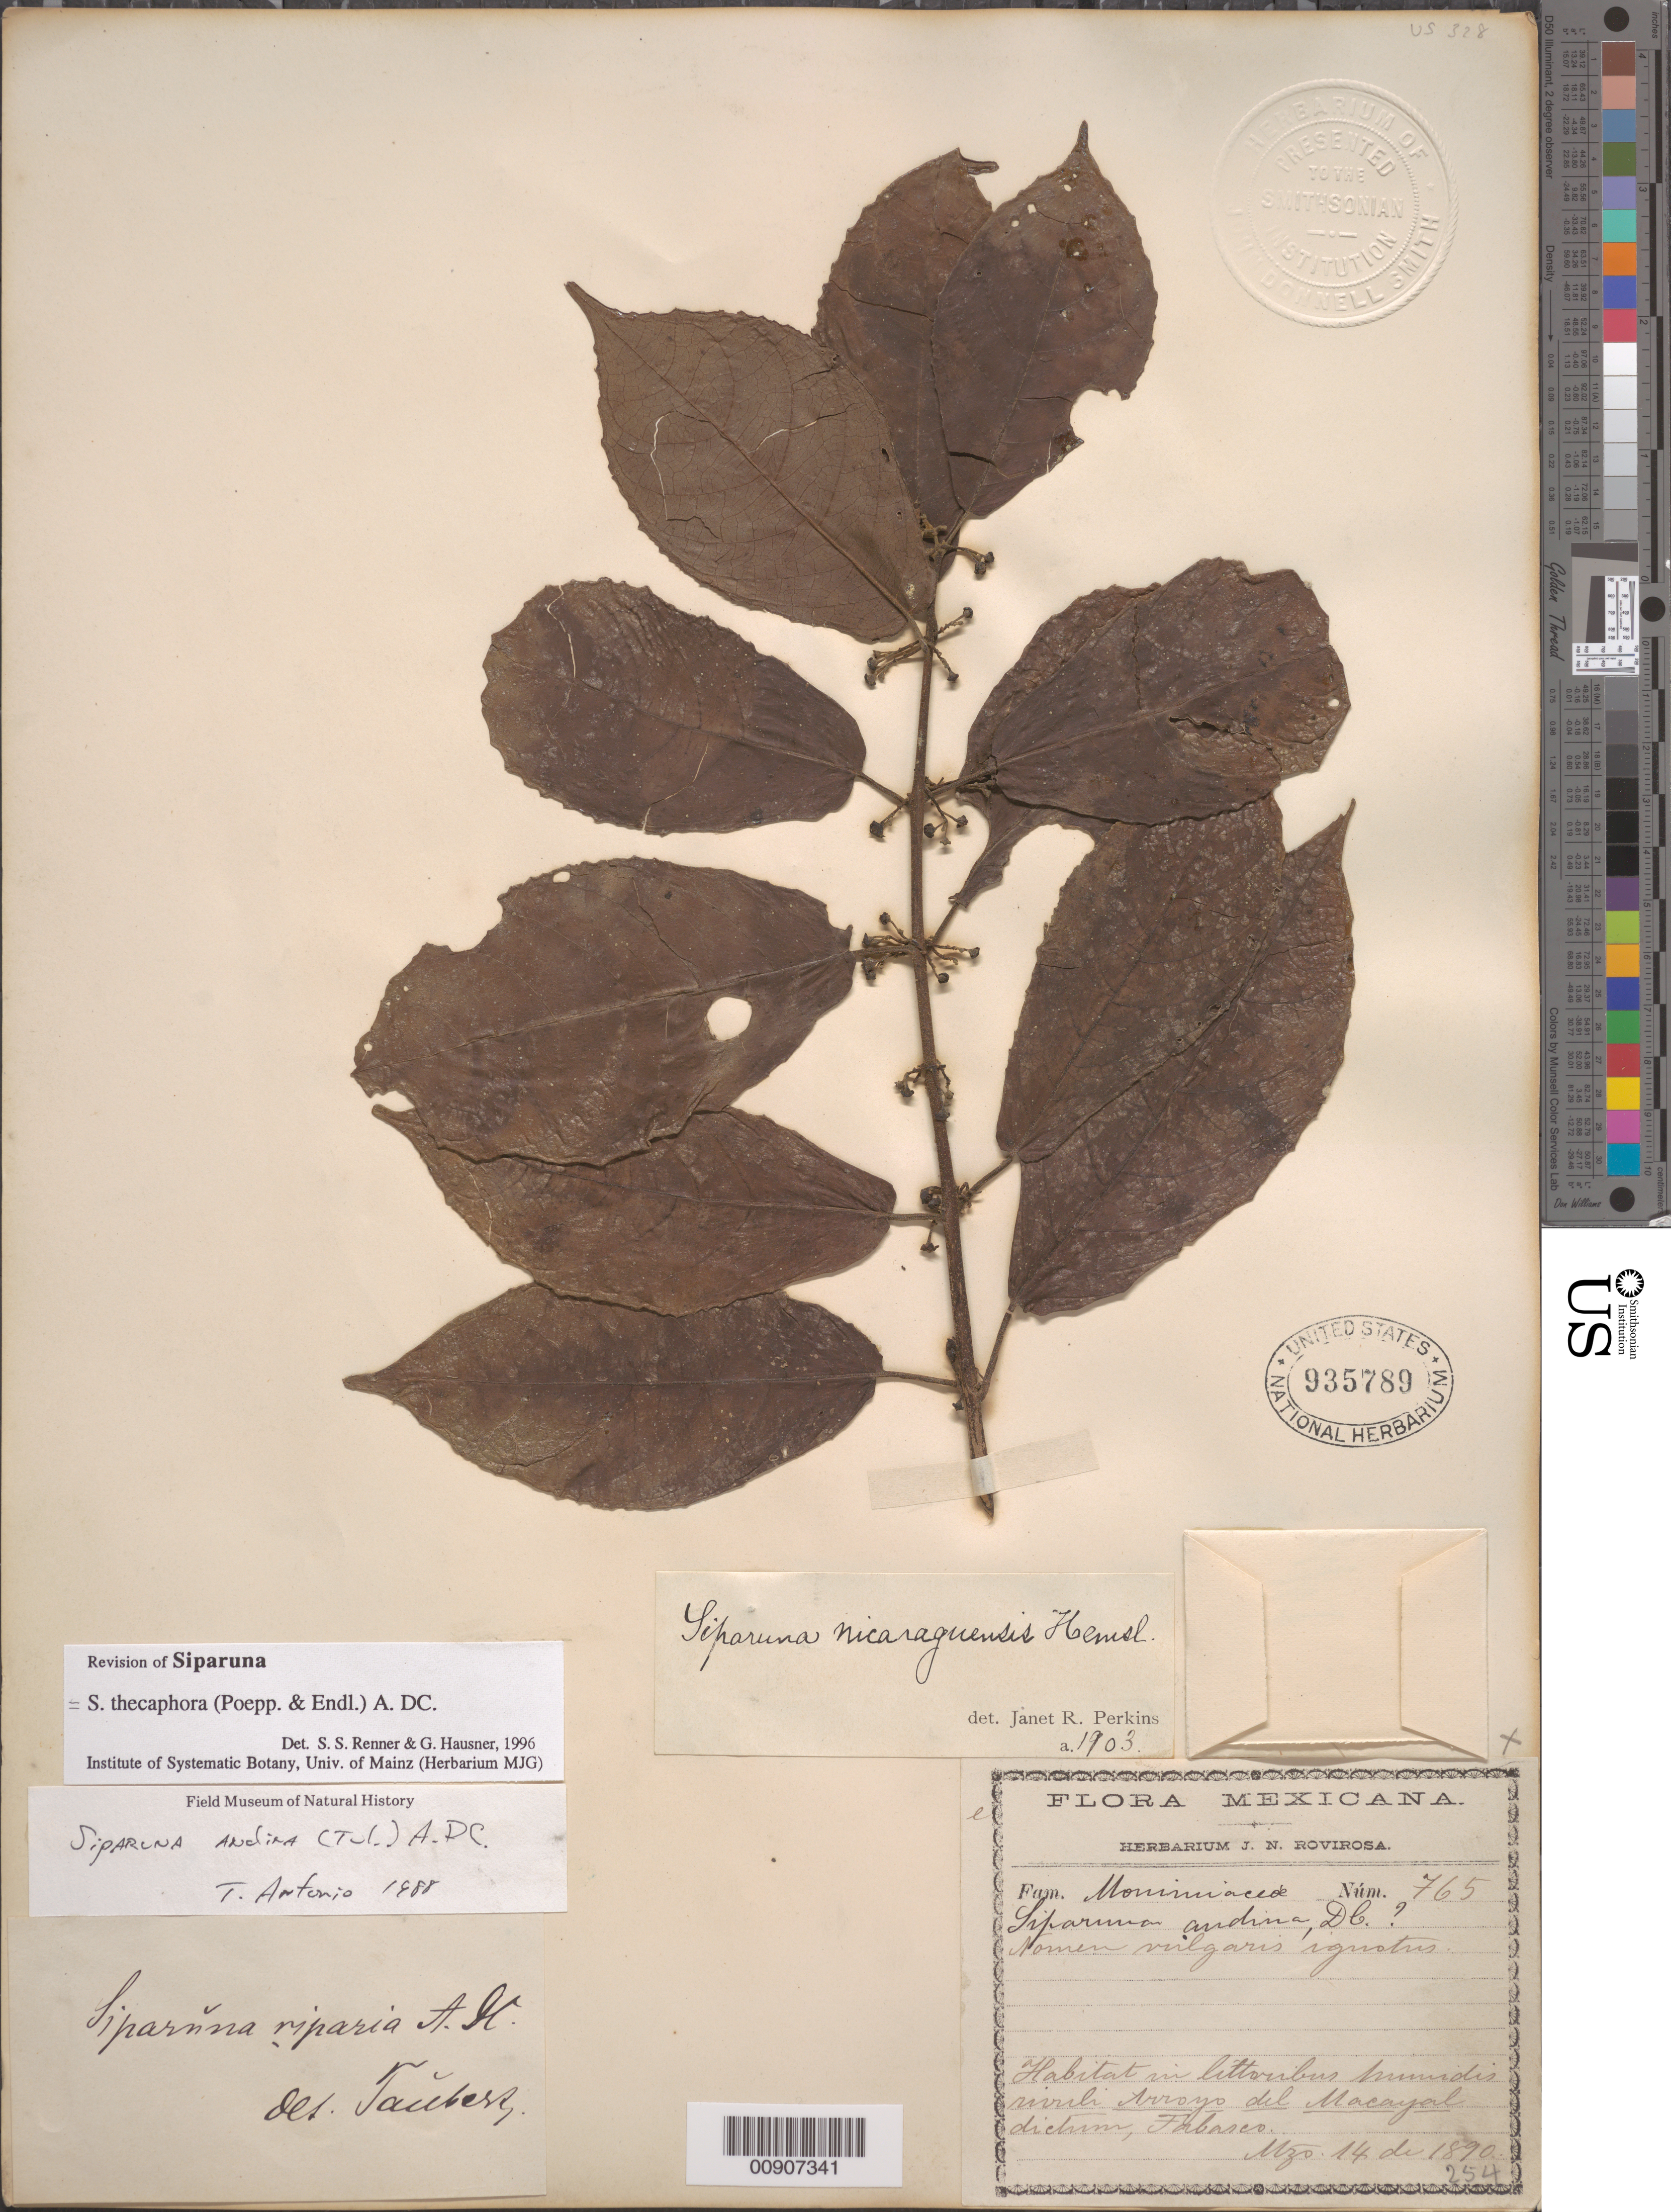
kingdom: Plantae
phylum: Tracheophyta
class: Magnoliopsida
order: Laurales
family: Siparunaceae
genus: Siparuna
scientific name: Siparuna thecaphora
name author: (Poepp. & Endl.) A. DC.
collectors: J. N. Rovirosa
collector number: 765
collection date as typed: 14 Mar 1890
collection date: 1890-03-14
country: Mexico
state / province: Tabasco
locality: Arroyo del Macayal dictum, Tabasco.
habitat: In littoribus humidis rivuli.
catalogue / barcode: US 935789